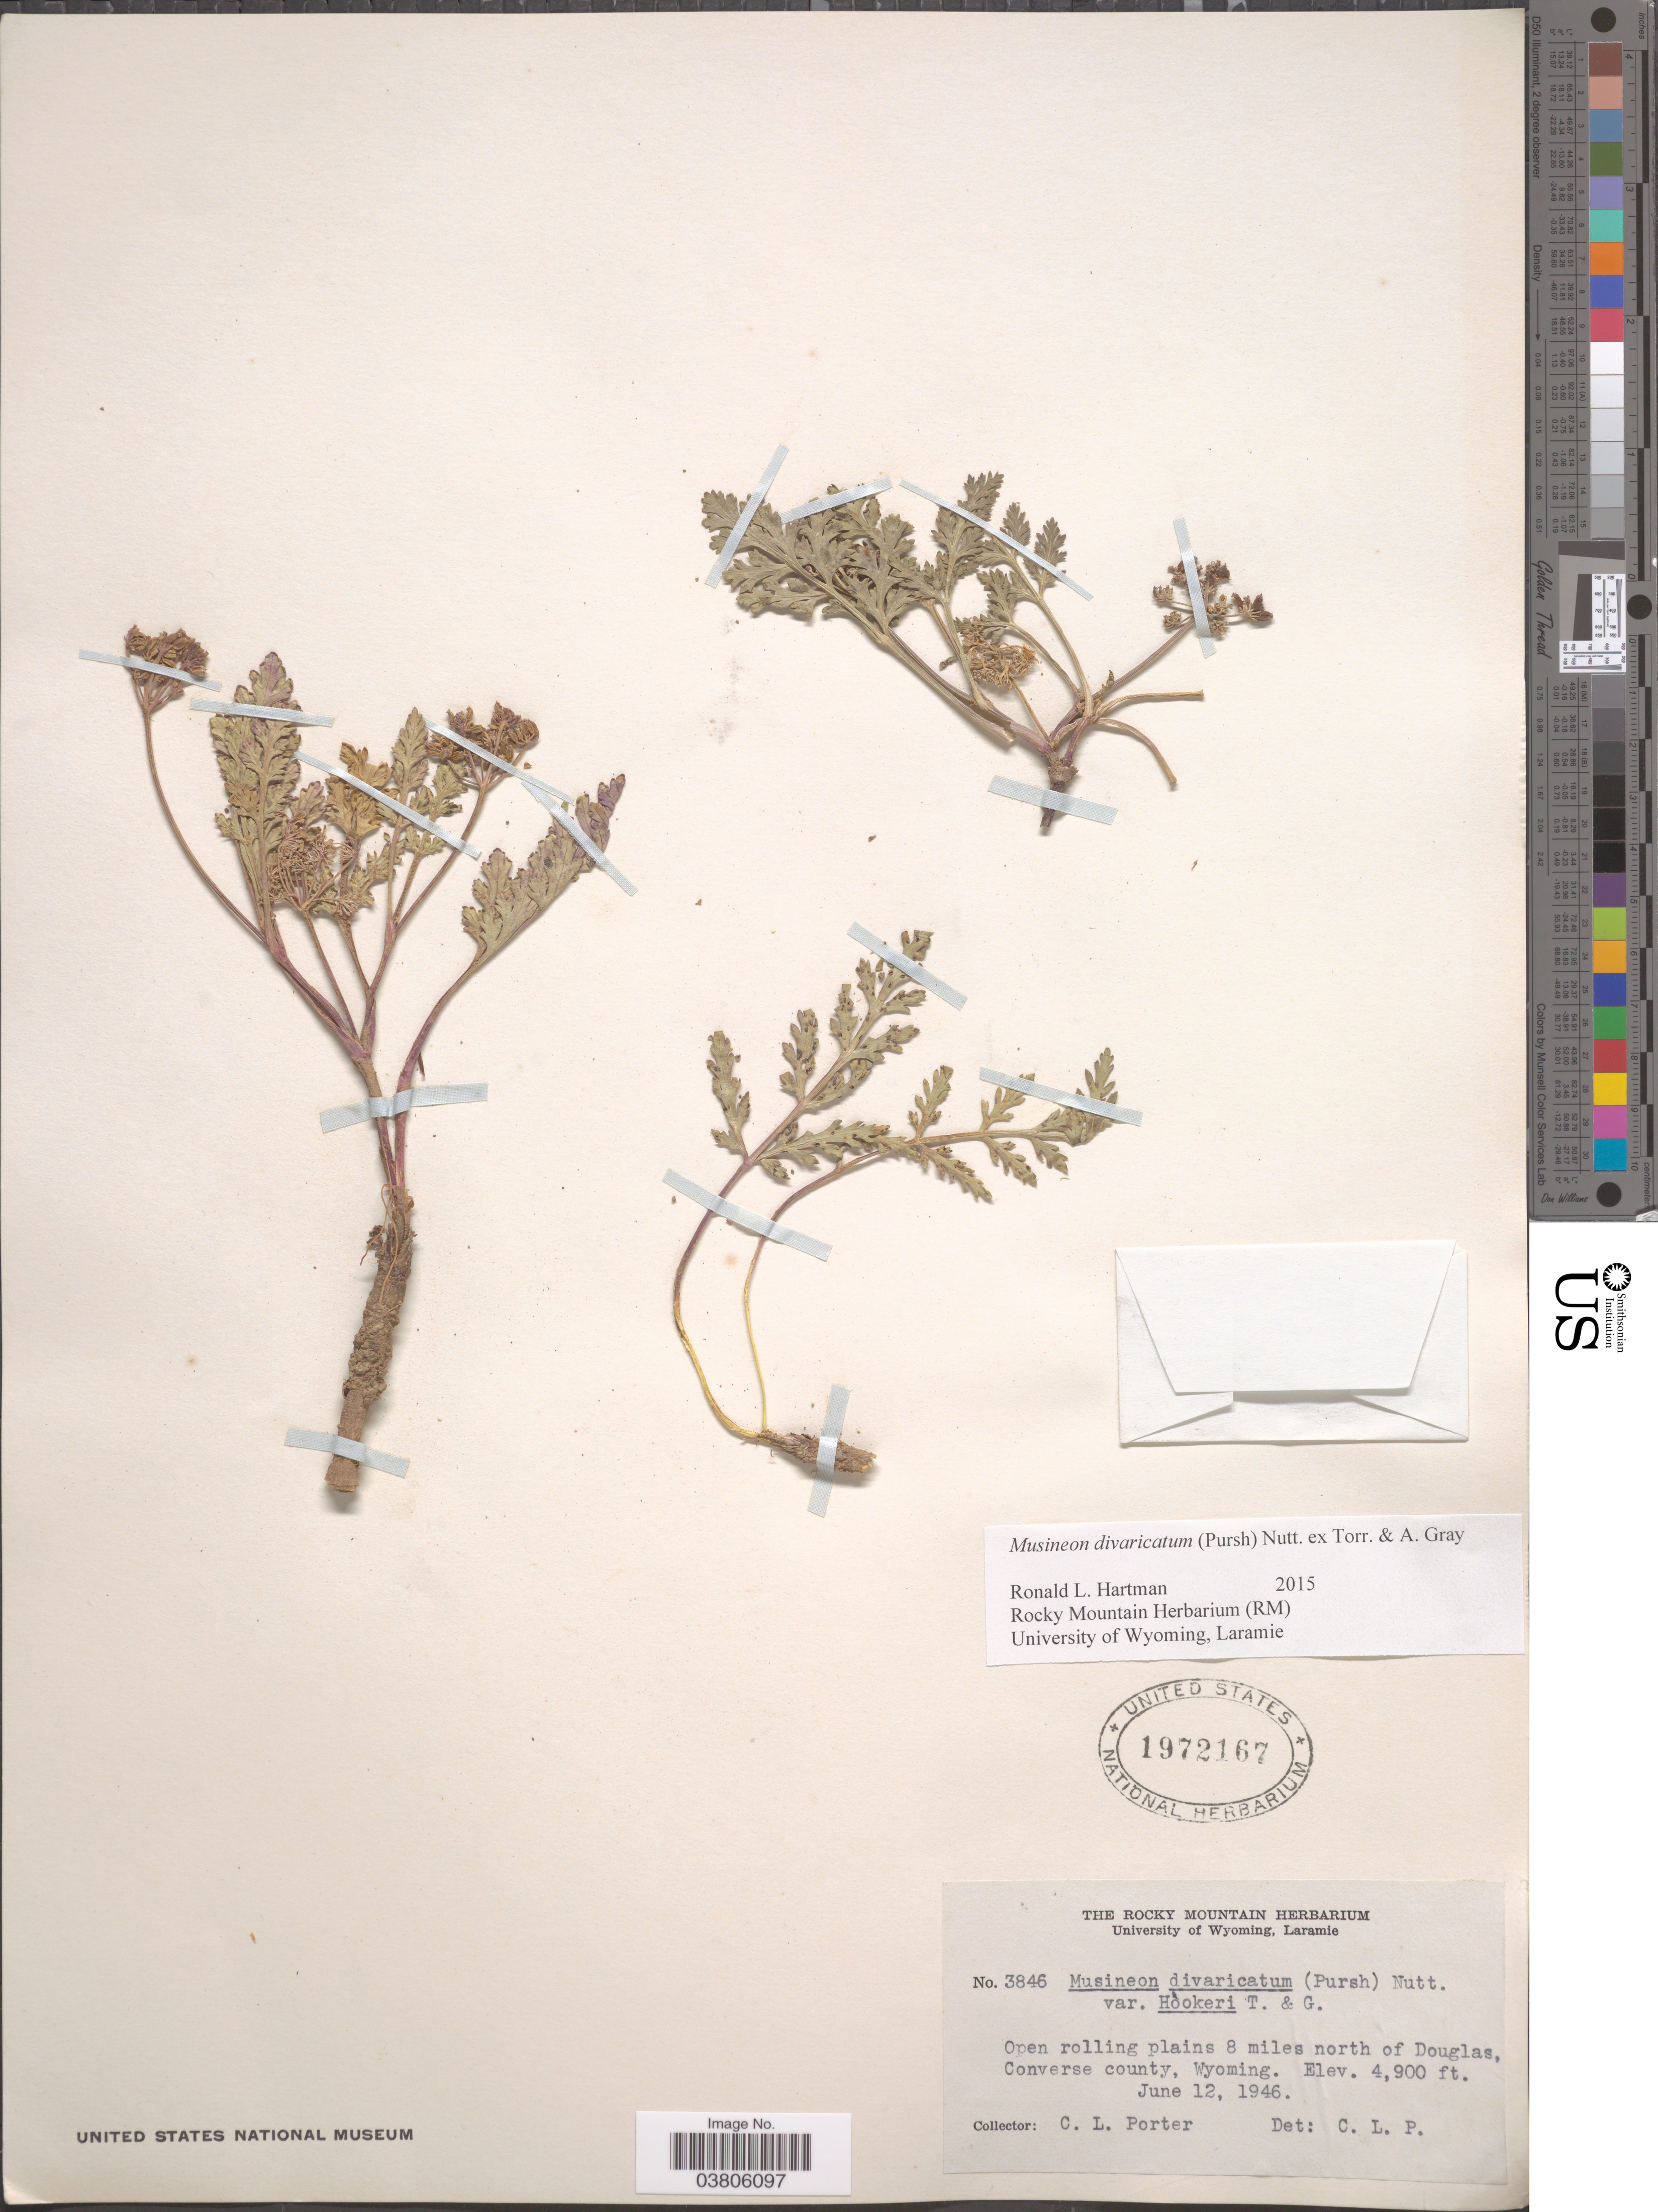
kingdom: Plantae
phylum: Tracheophyta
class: Magnoliopsida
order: Apiales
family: Apiaceae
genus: Musineon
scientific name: Musineon divaricatum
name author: (Pursh) Nutt.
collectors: C. L. Porter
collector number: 3846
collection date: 1946-06-12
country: United States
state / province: Wyoming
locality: Open rolling plains 8 miles north of Douglas, Converse county.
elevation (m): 1494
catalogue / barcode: US 1972167